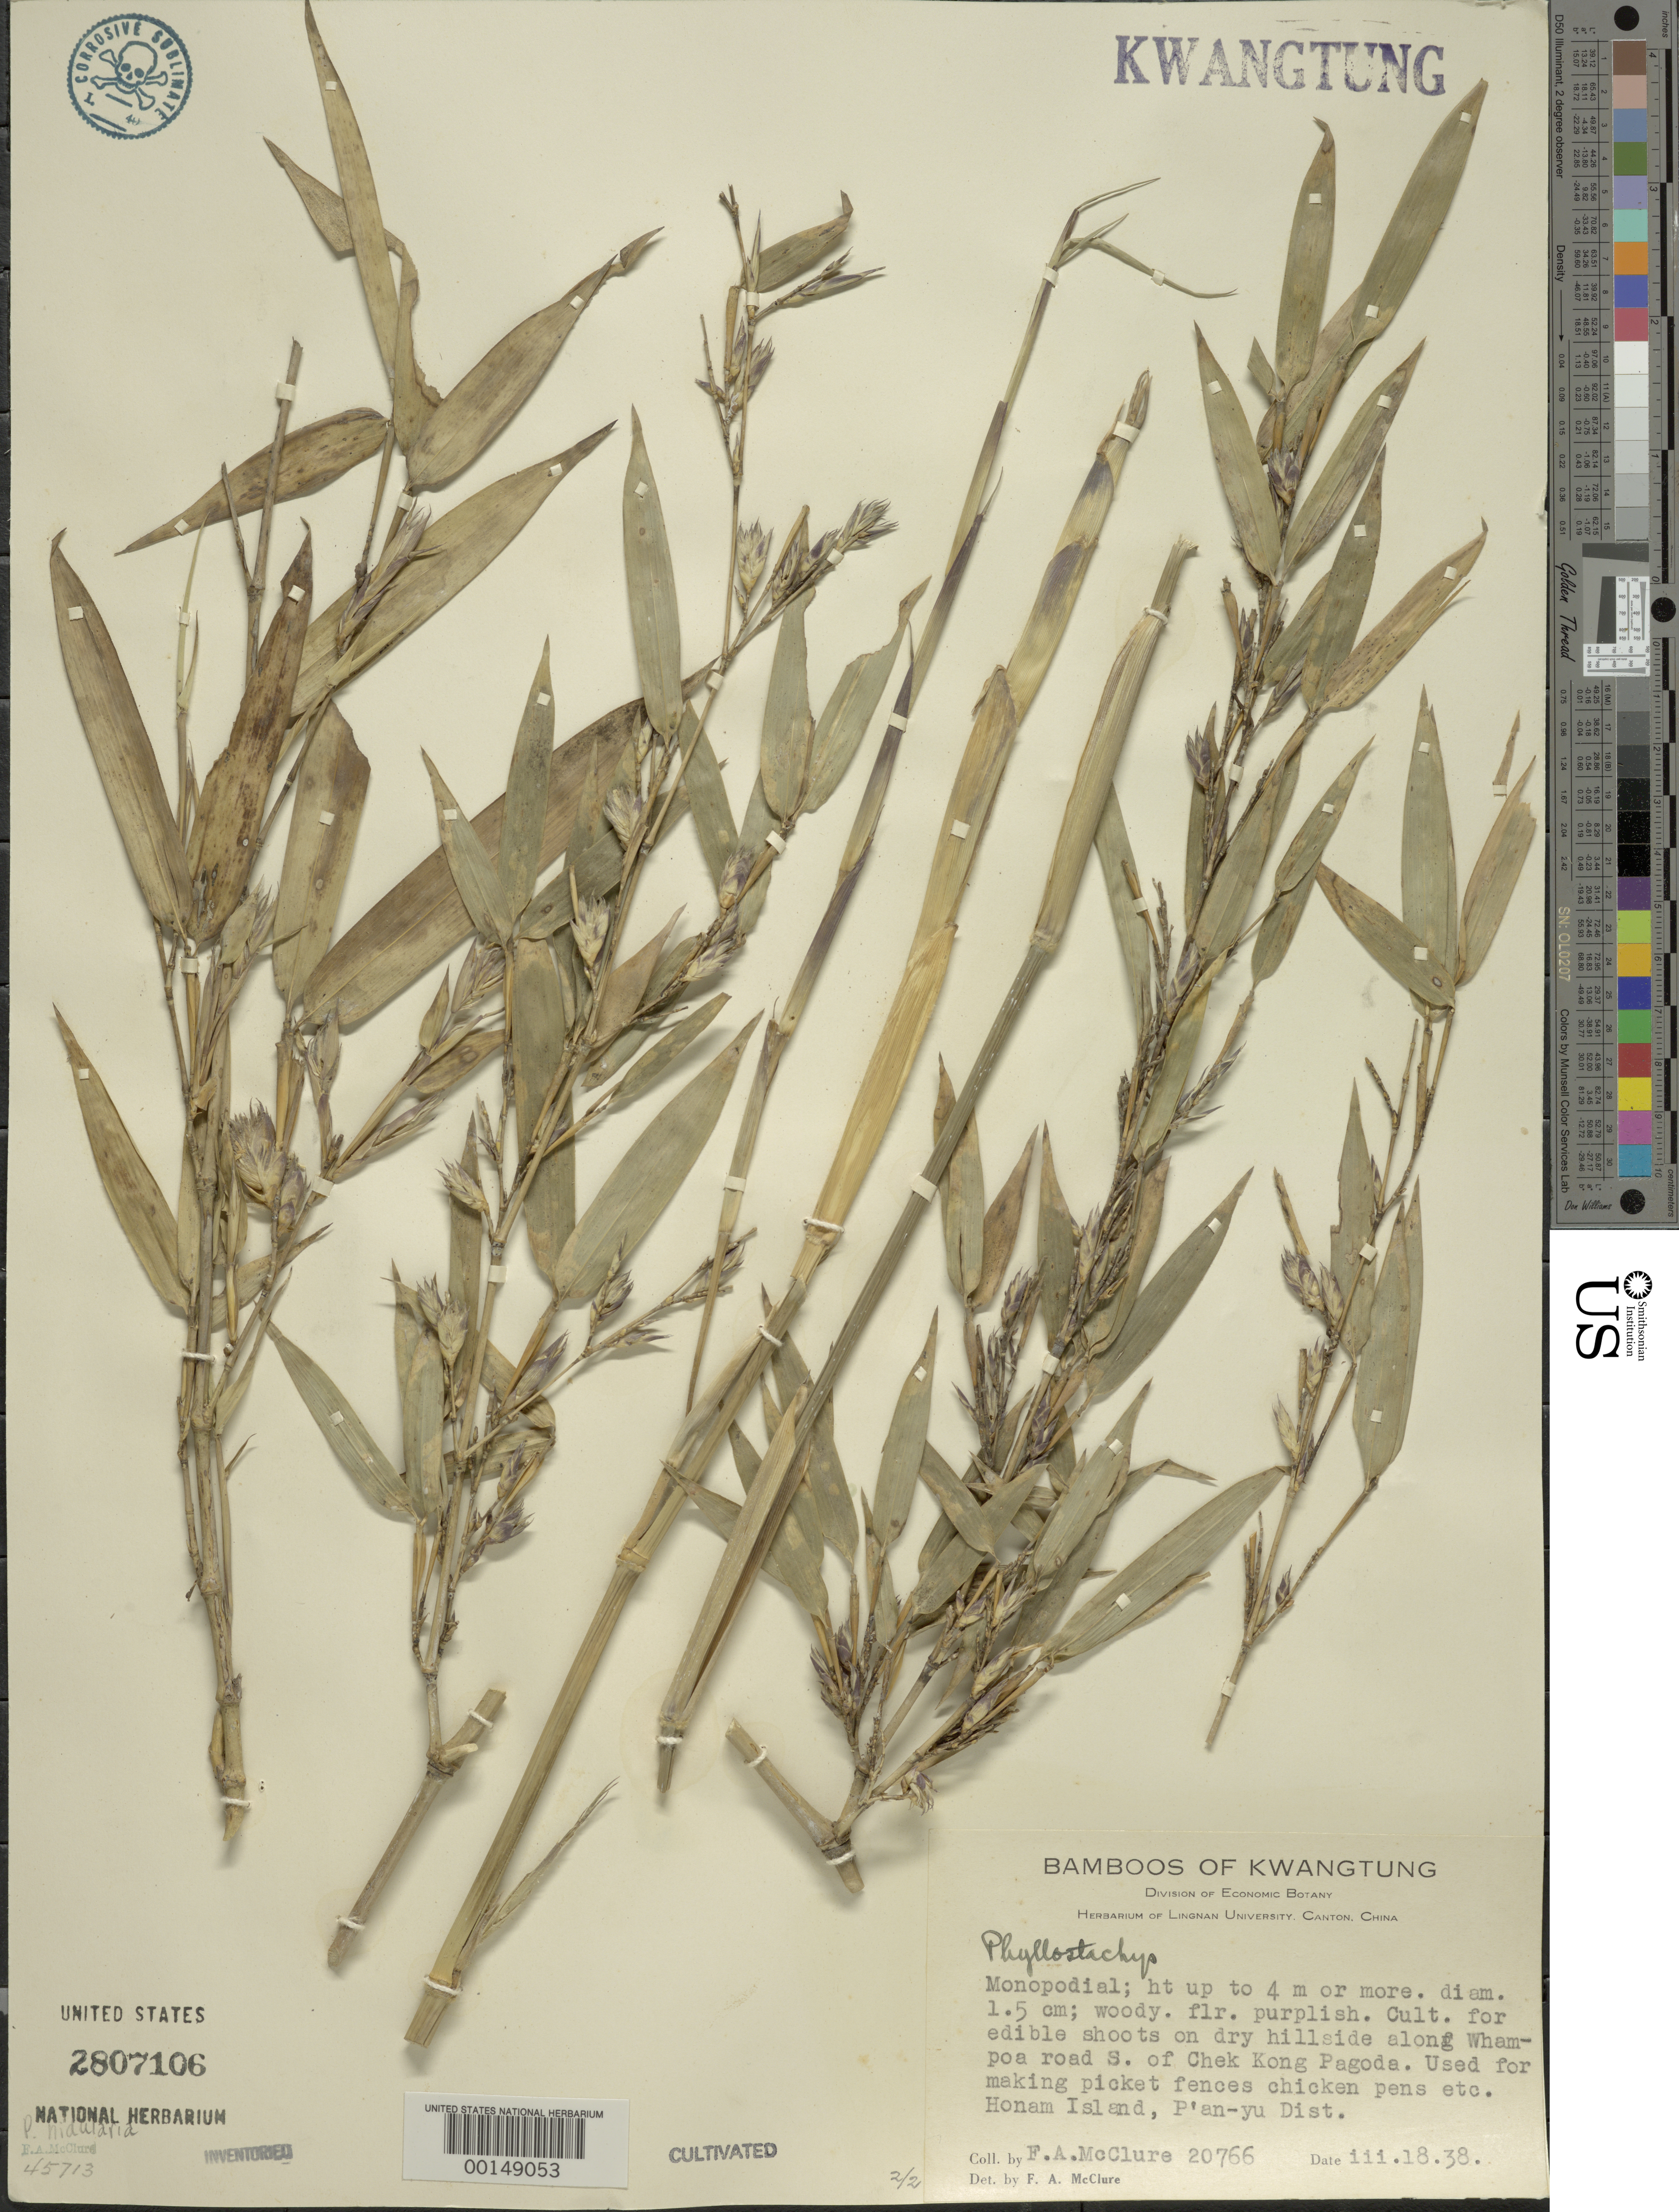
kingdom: Plantae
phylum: Tracheophyta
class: Liliopsida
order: Poales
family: Poaceae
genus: Phyllostachys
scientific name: Phyllostachys nidularia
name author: Munro ex Fenzi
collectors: F. A. McClure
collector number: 20766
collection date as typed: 18 Mar 1938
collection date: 1938-03-18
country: China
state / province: Guangdong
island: Honam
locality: P'an-yu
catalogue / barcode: US 2807106